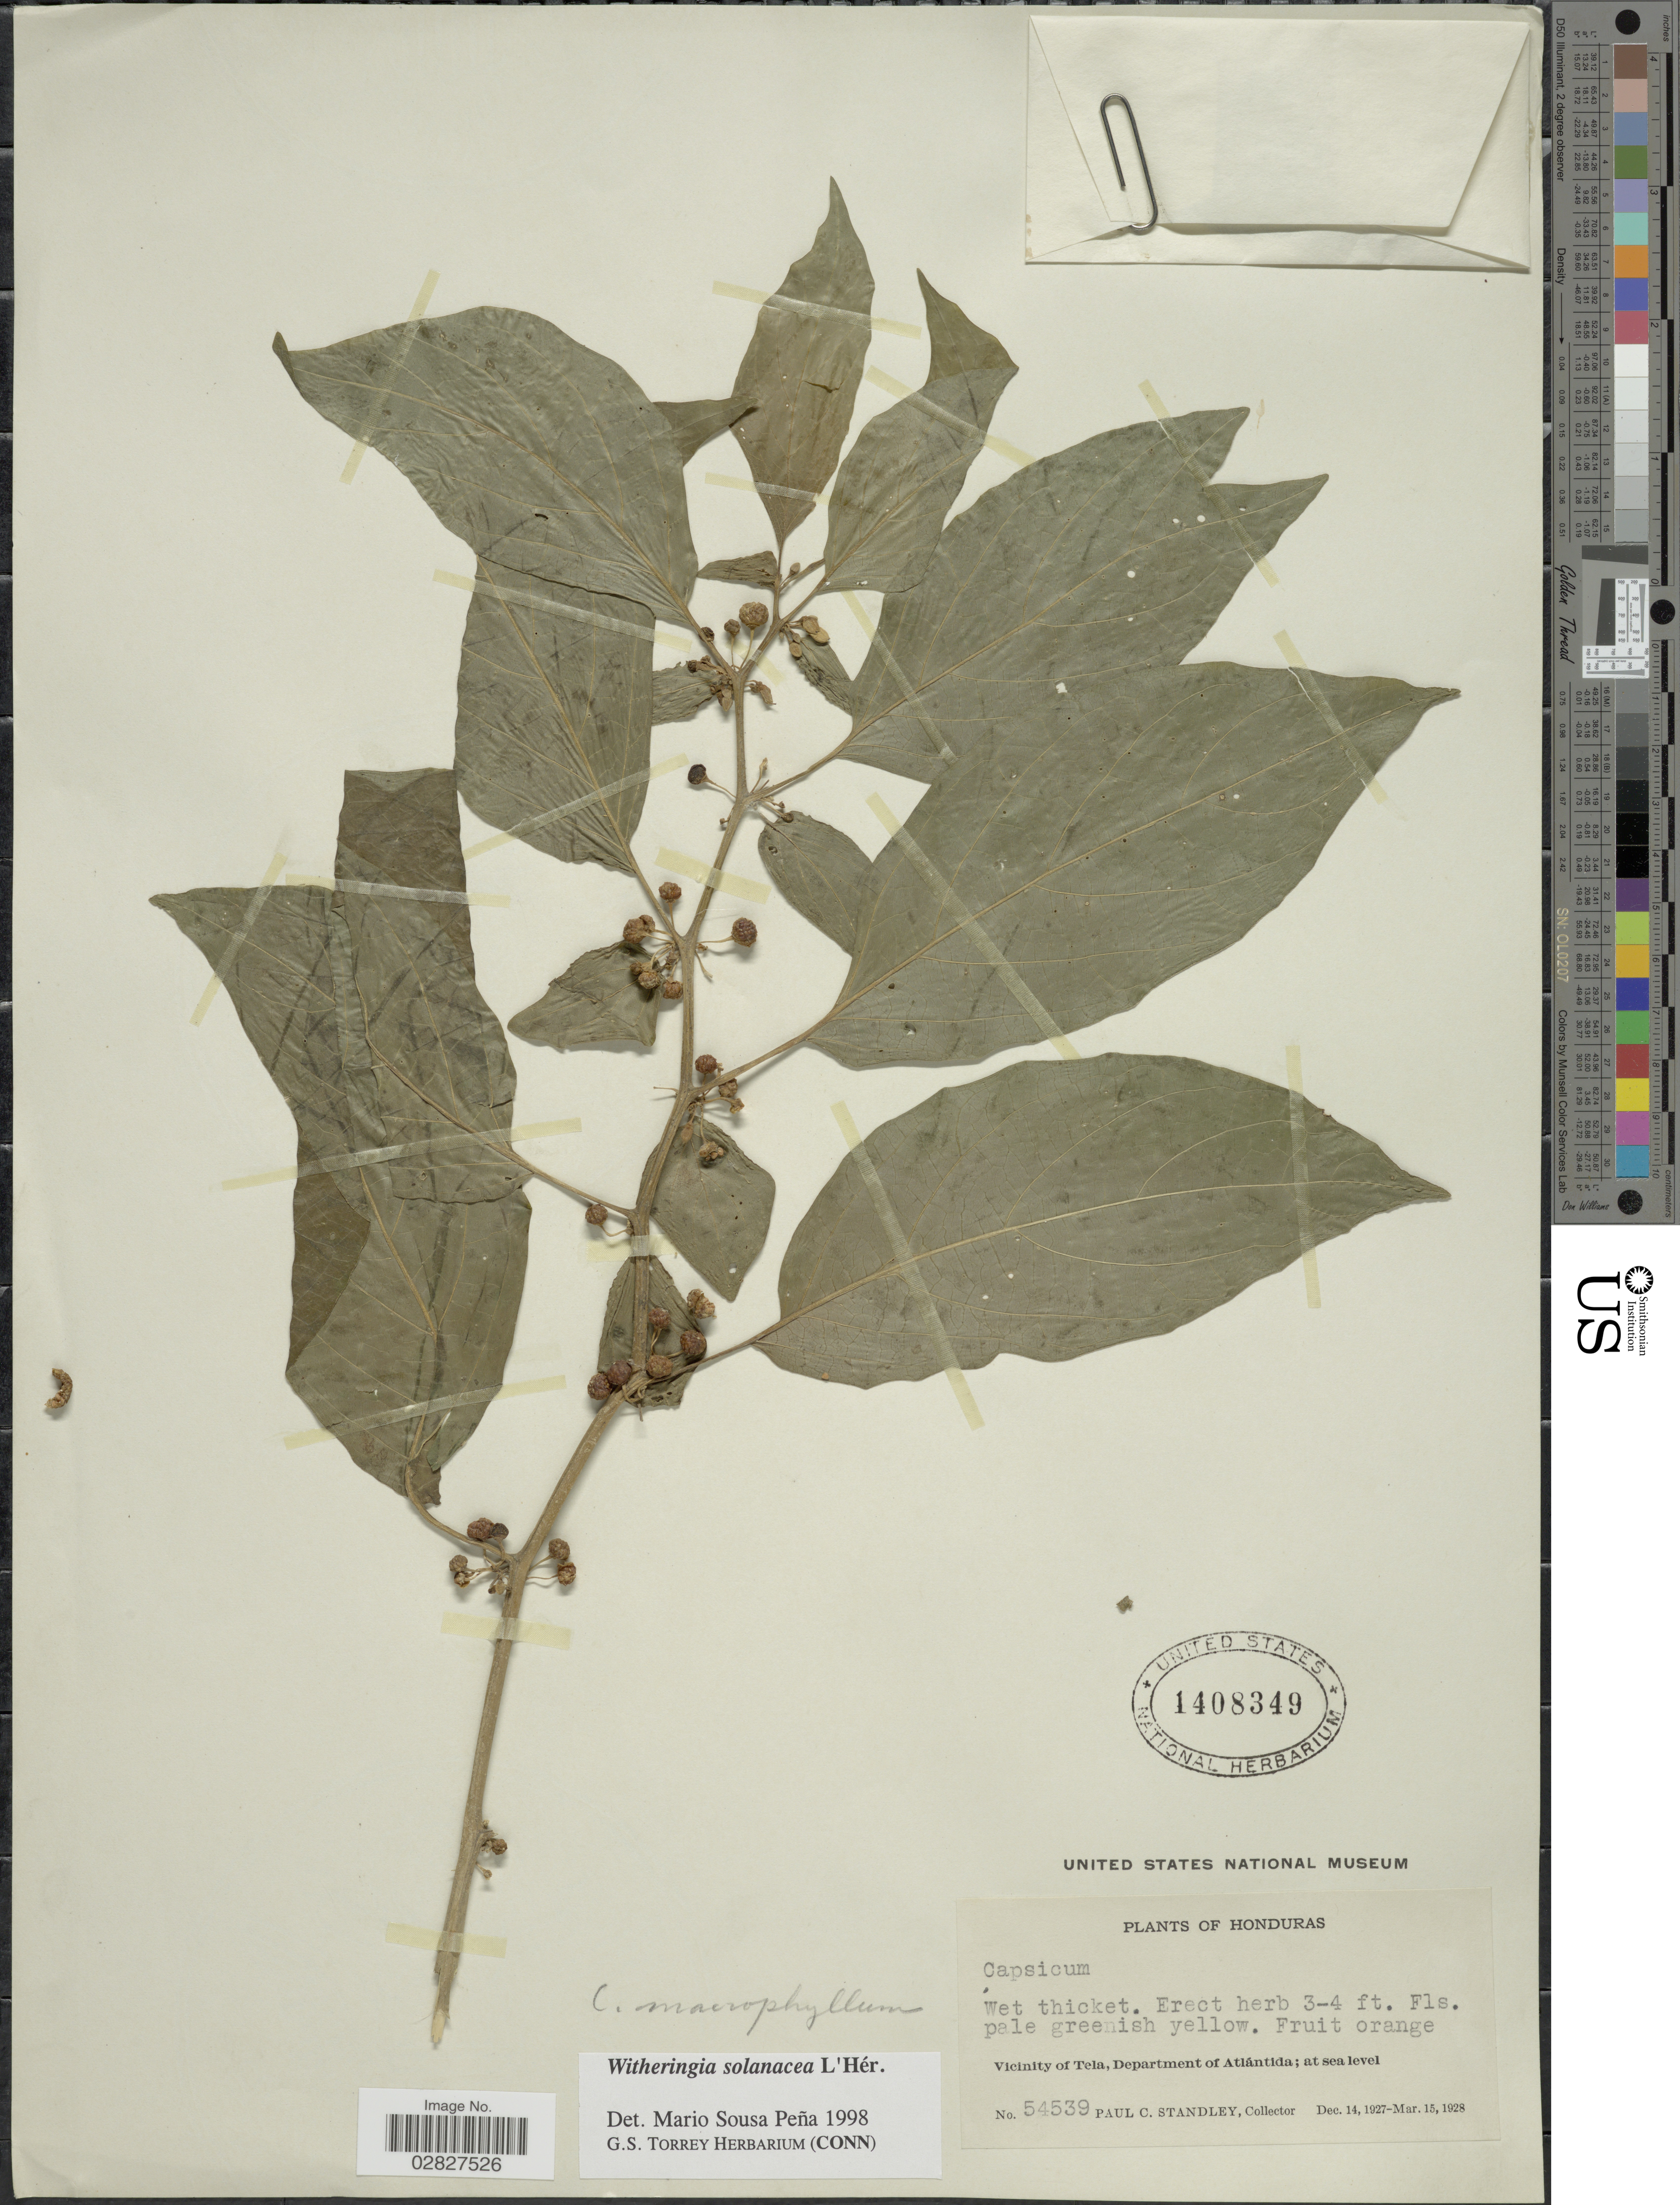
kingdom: Plantae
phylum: Tracheophyta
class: Magnoliopsida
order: Solanales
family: Solanaceae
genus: Witheringia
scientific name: Witheringia solanacea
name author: L'Hér.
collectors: P. C. Standley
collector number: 54539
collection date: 1927-12-14/1928-03-15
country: Honduras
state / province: Atlántida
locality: Vicinity of Tela, Department of Atlántida.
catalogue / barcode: US 1408349